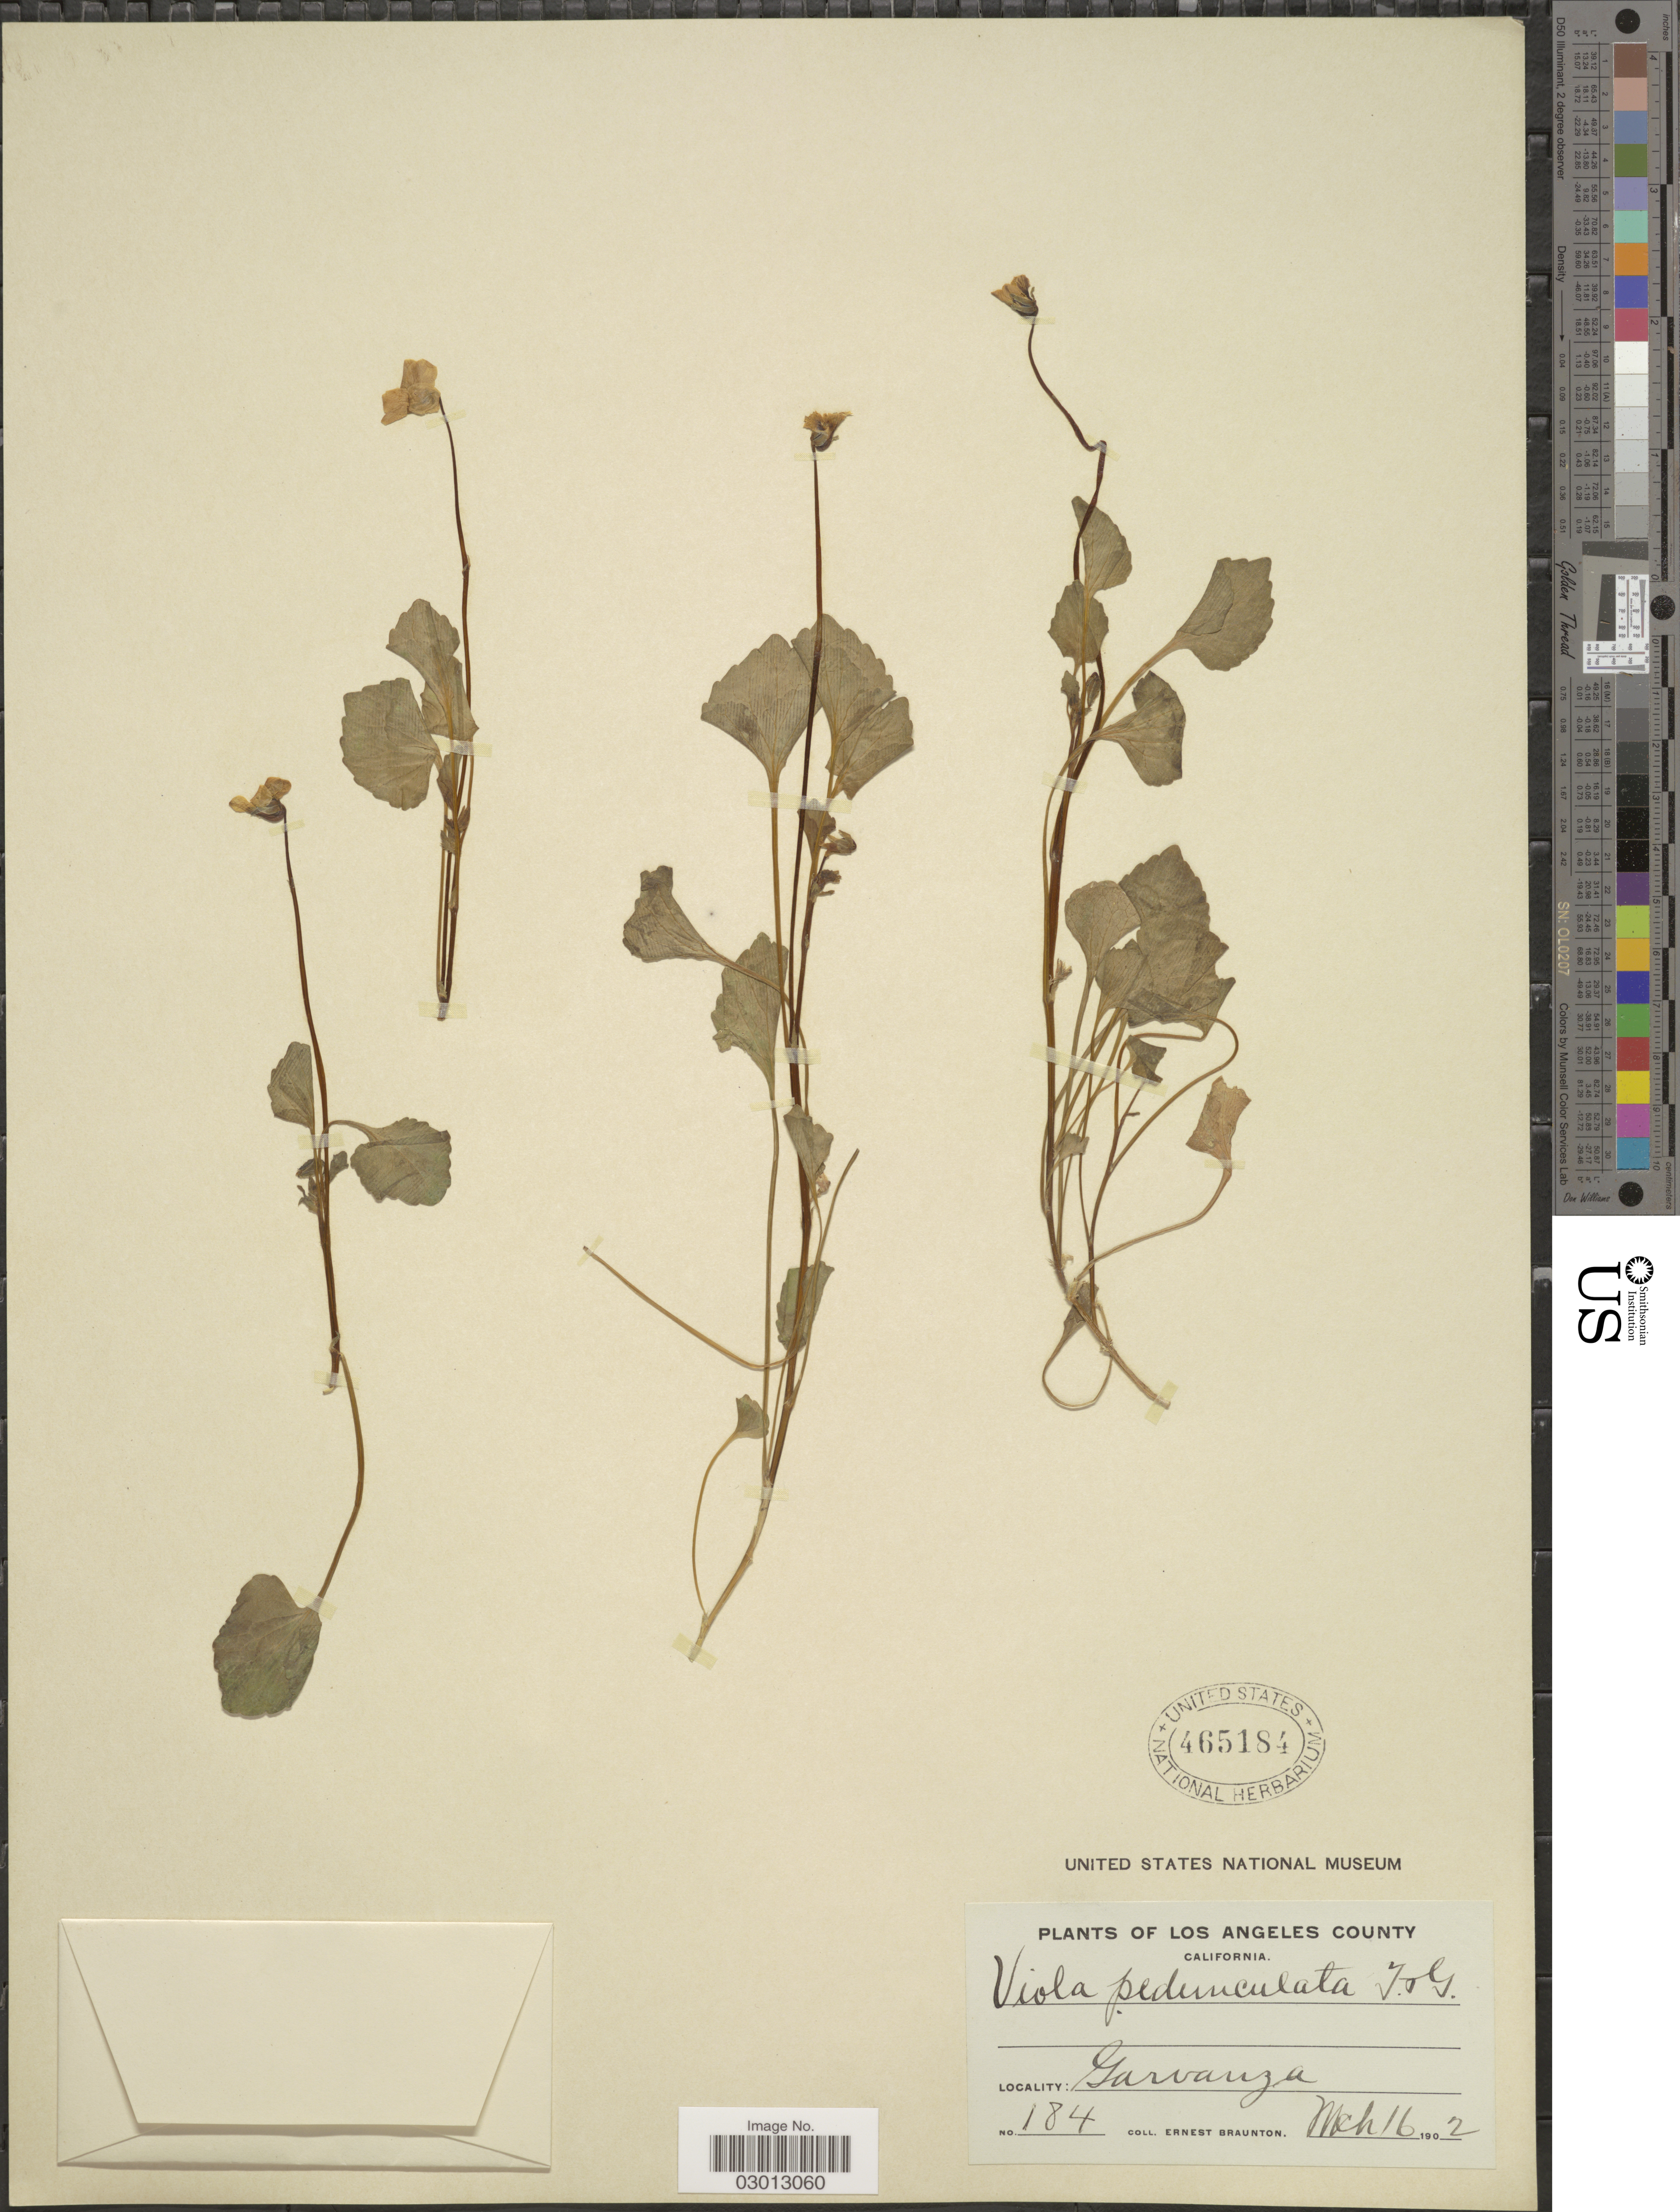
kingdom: Plantae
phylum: Tracheophyta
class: Magnoliopsida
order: Malpighiales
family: Violaceae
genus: Viola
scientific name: Viola pedunculata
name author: Torr. & A. Gray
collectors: E. Braunton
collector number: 184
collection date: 1902-03-16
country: United States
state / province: California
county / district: Los Angeles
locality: Los Angeles County. Garvanza.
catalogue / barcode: US 465184